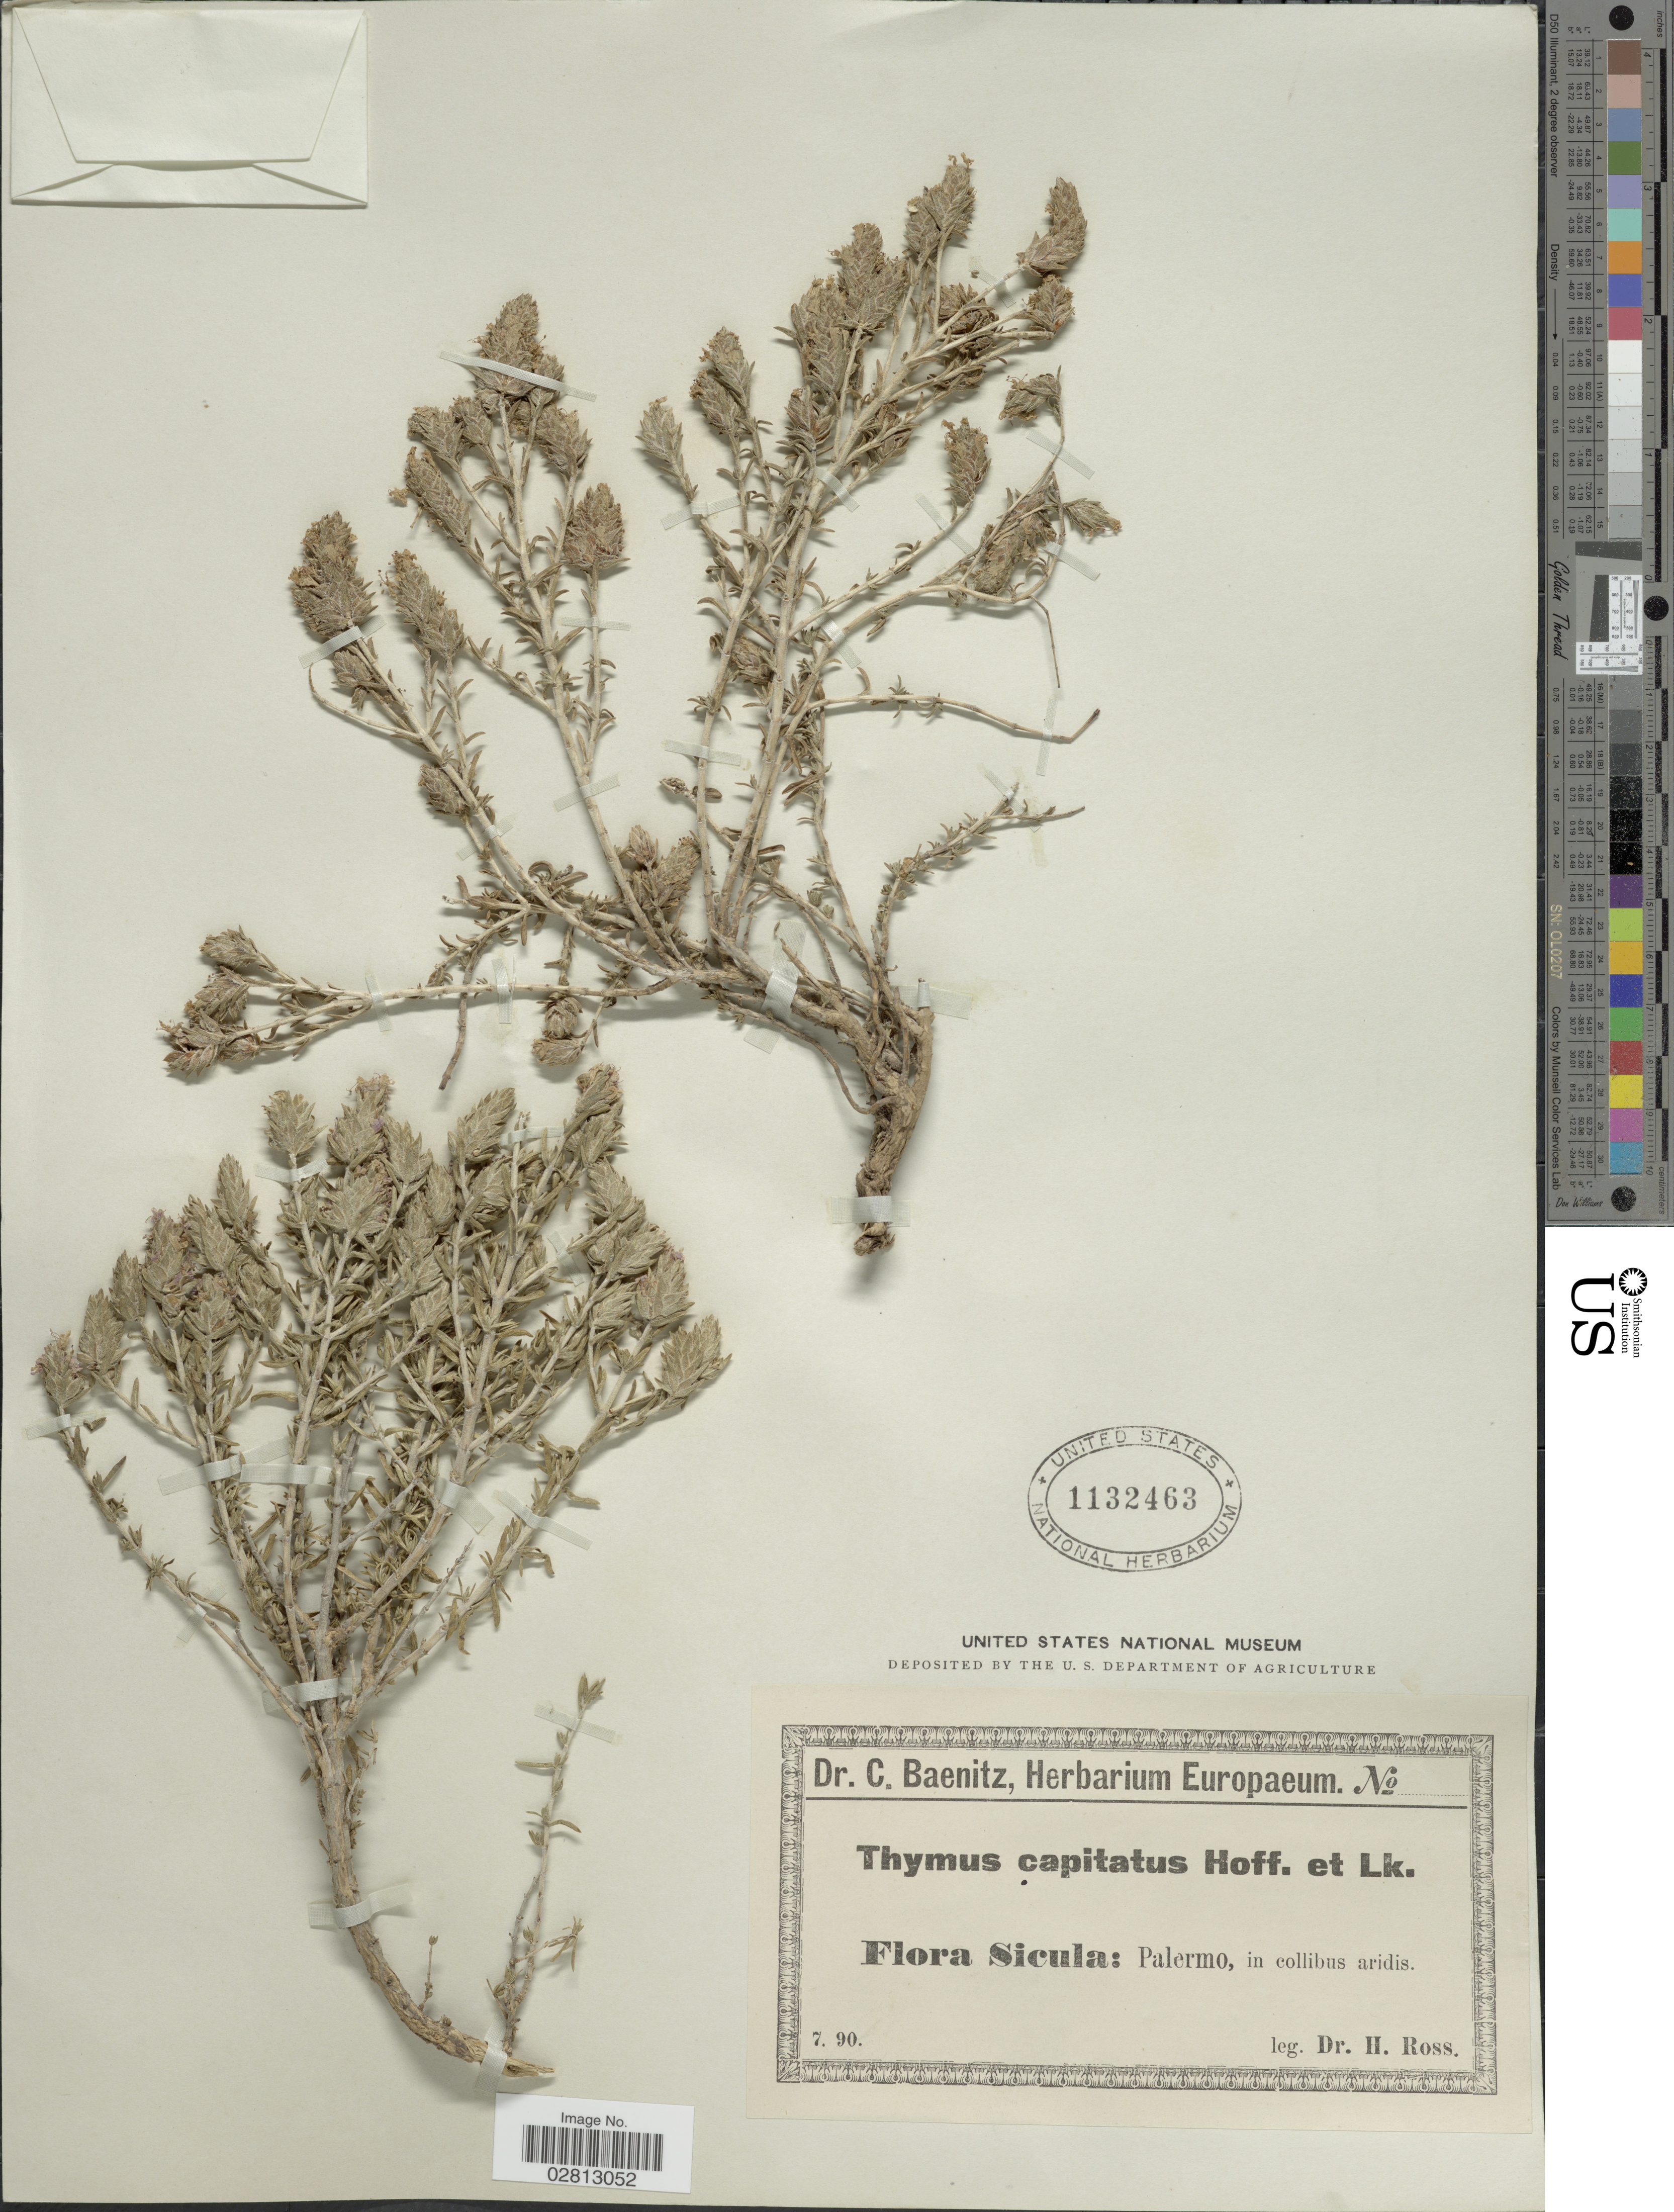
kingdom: Plantae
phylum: Tracheophyta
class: Magnoliopsida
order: Lamiales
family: Lamiaceae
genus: Coridothymus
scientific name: Coridothymus capitatus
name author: (L.) Rchb. f.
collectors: H. Ross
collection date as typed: Transcribed d/m/y: /7/90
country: Italy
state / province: Siciliana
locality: Sicula: Palermo, in collibus aridis.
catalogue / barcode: US 1132463